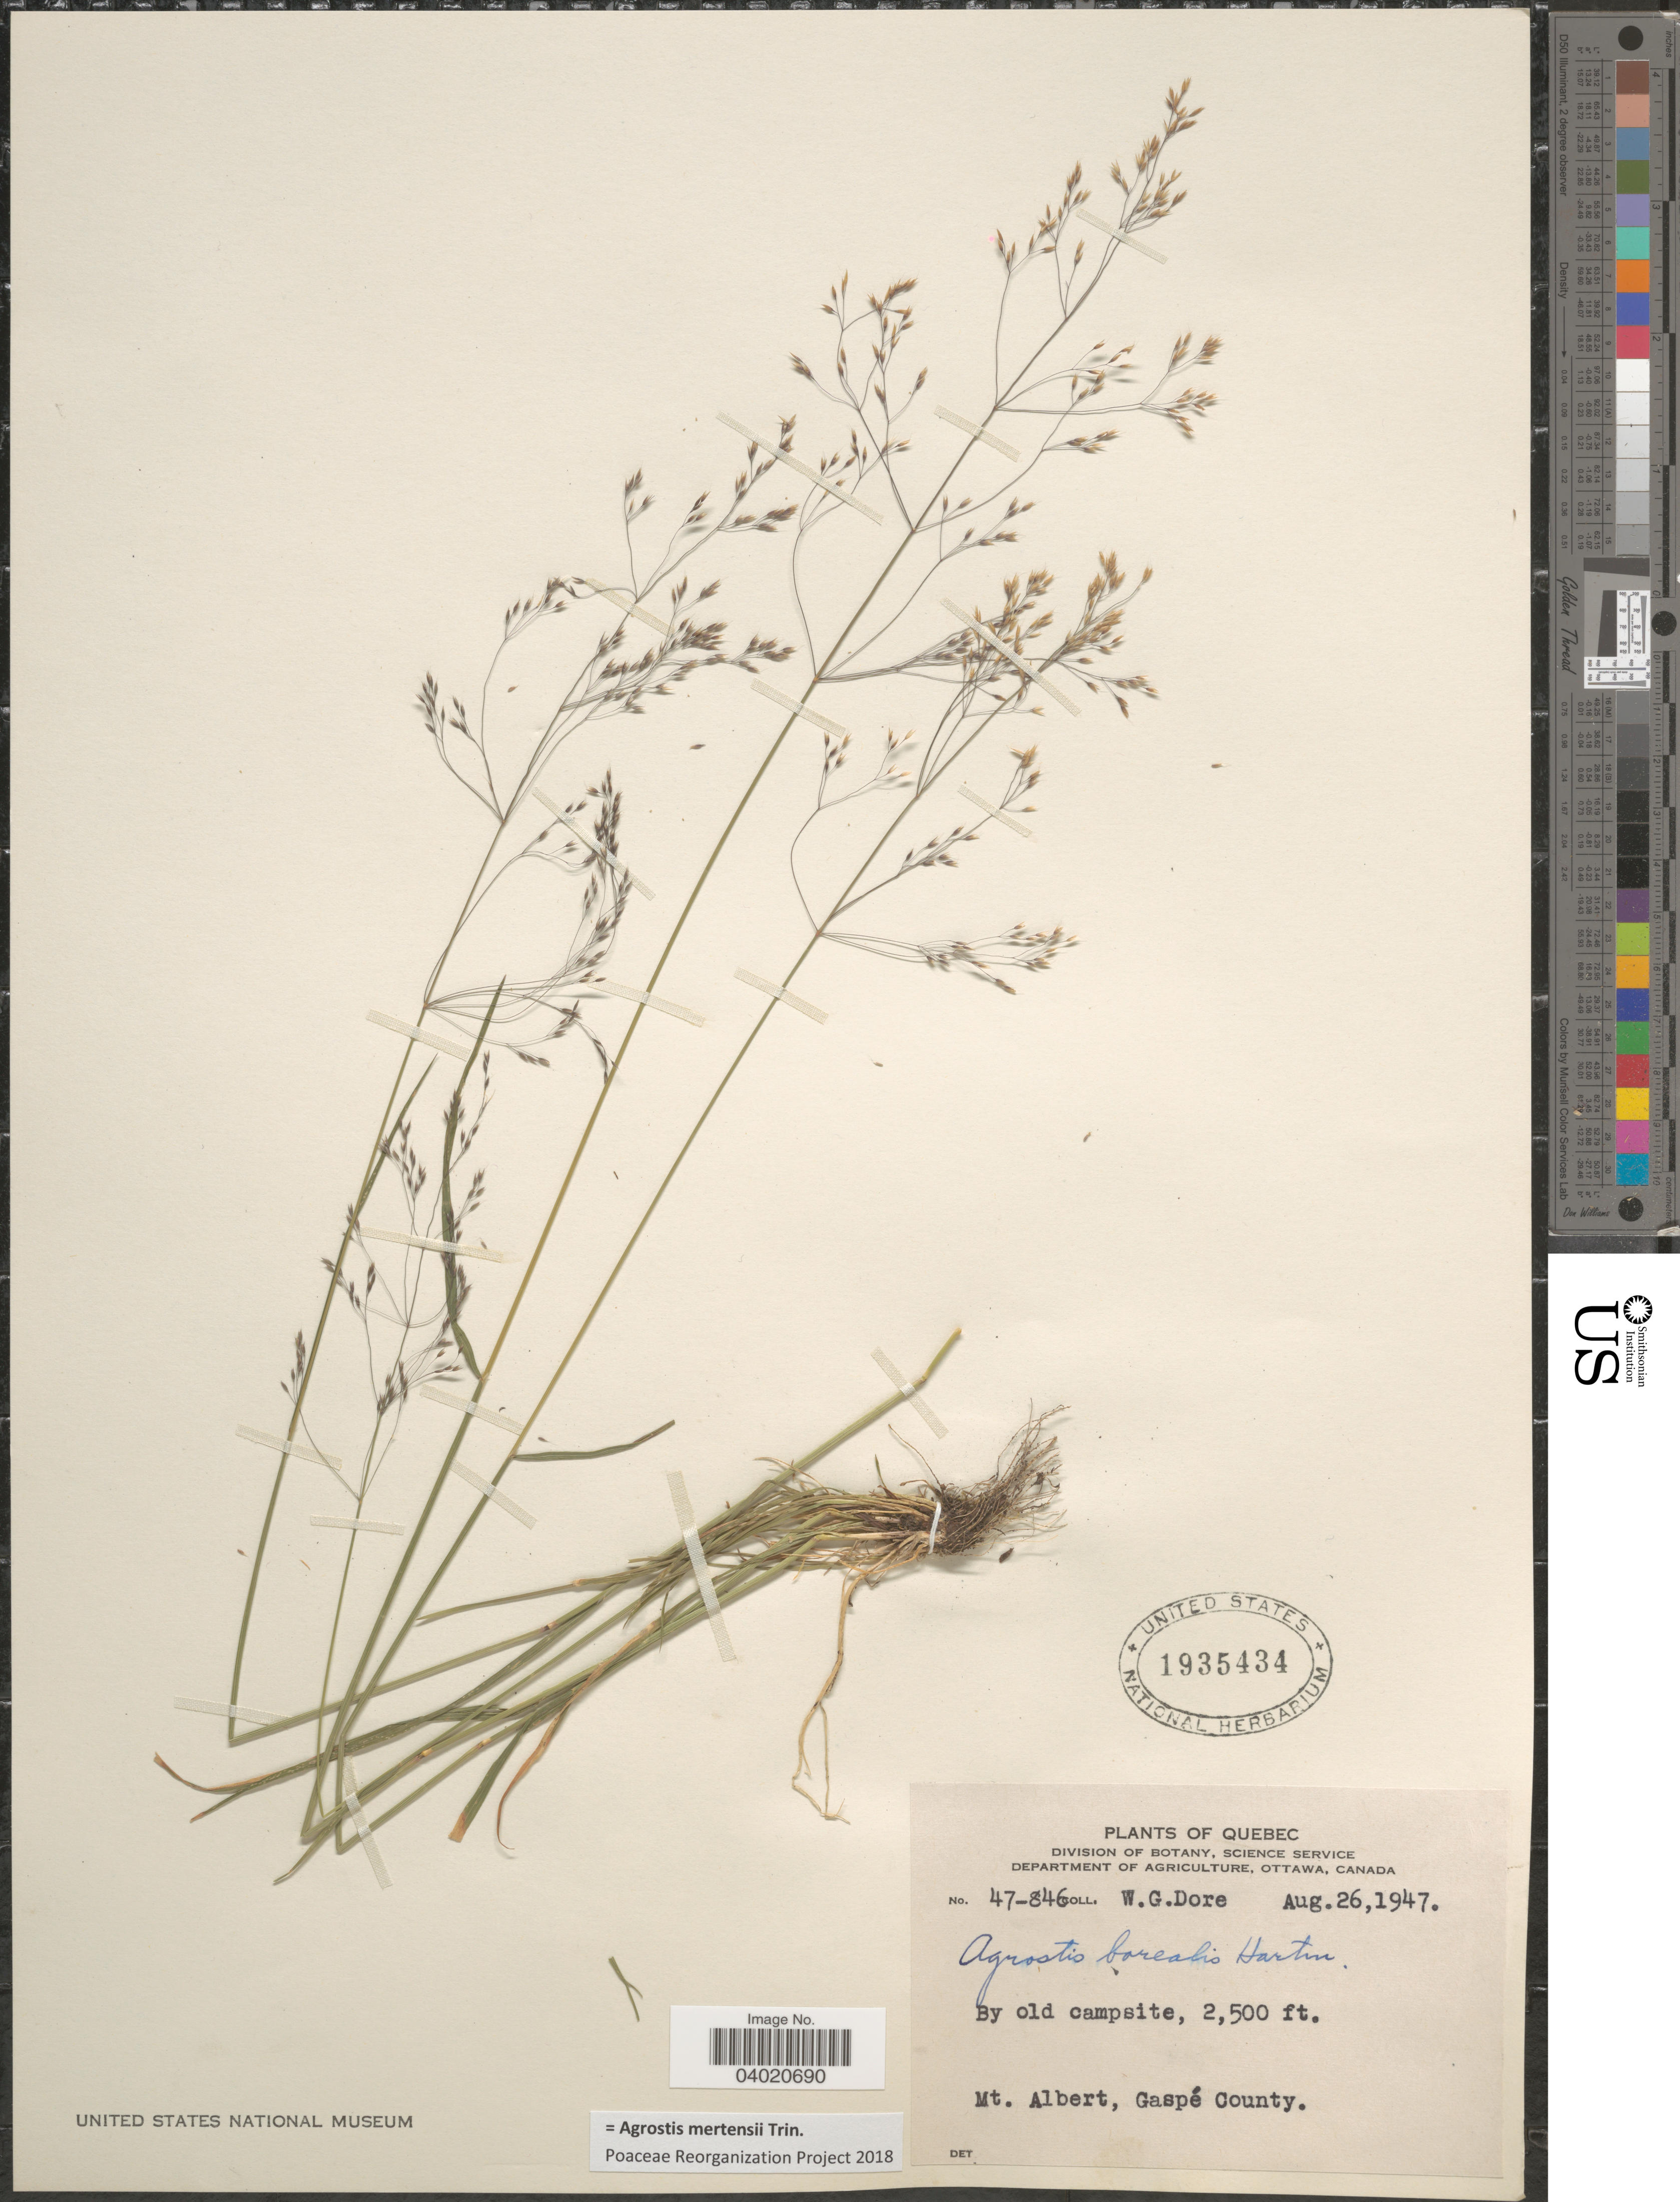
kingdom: Plantae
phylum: Tracheophyta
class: Liliopsida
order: Poales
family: Poaceae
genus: Agrostis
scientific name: Agrostis mertensii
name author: Trin.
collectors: W. Dore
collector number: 47-846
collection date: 1947-08-26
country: Canada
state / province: Quebec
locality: By old campsite. Mt. Albert, Gaspé County.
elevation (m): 762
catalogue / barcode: US 1935434